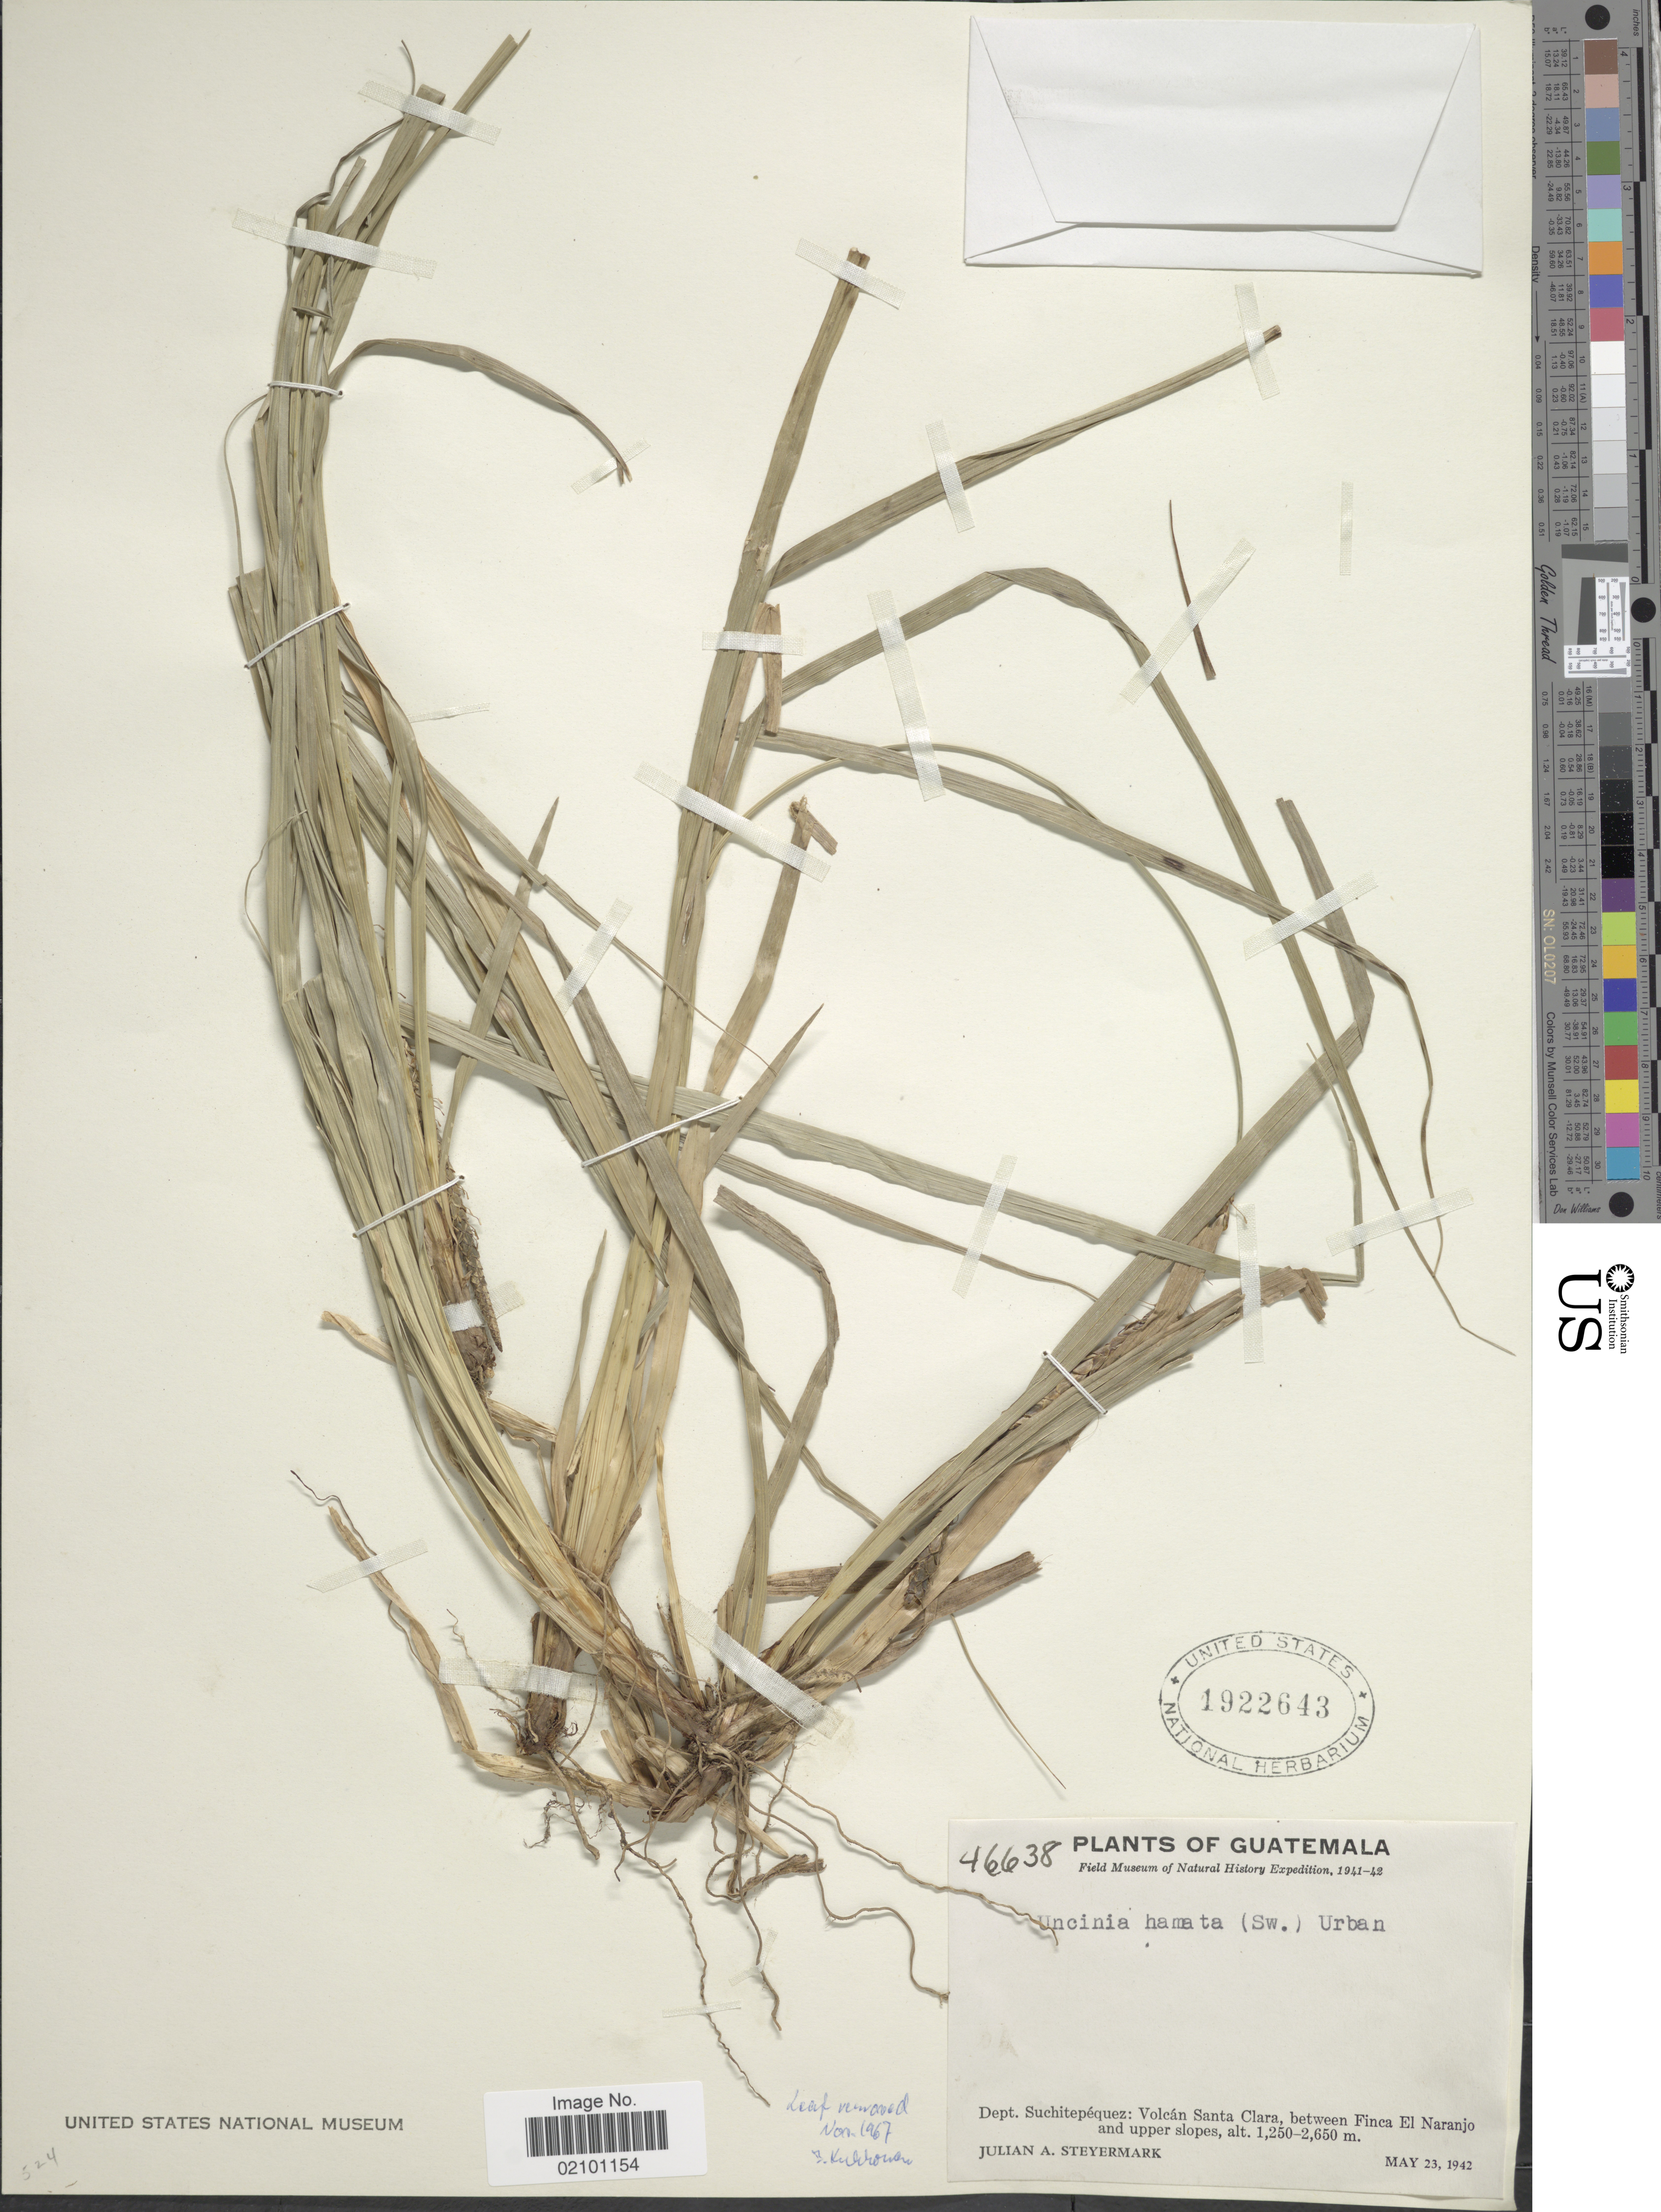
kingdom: Plantae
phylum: Tracheophyta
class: Liliopsida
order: Poales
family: Cyperaceae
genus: Carex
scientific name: Carex hamata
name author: Sw.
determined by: Jimnéz-Mejias, Pedro, (UPOS), Universidad Pablo de Olavide (SPAIN)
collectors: J. Steyermark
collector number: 46638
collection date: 1942-05-23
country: Guatemala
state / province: Suchitepéquez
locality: Volcan Santa Clara, between Finca El Naranjo and upper slopes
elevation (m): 1250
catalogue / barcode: US 1922643